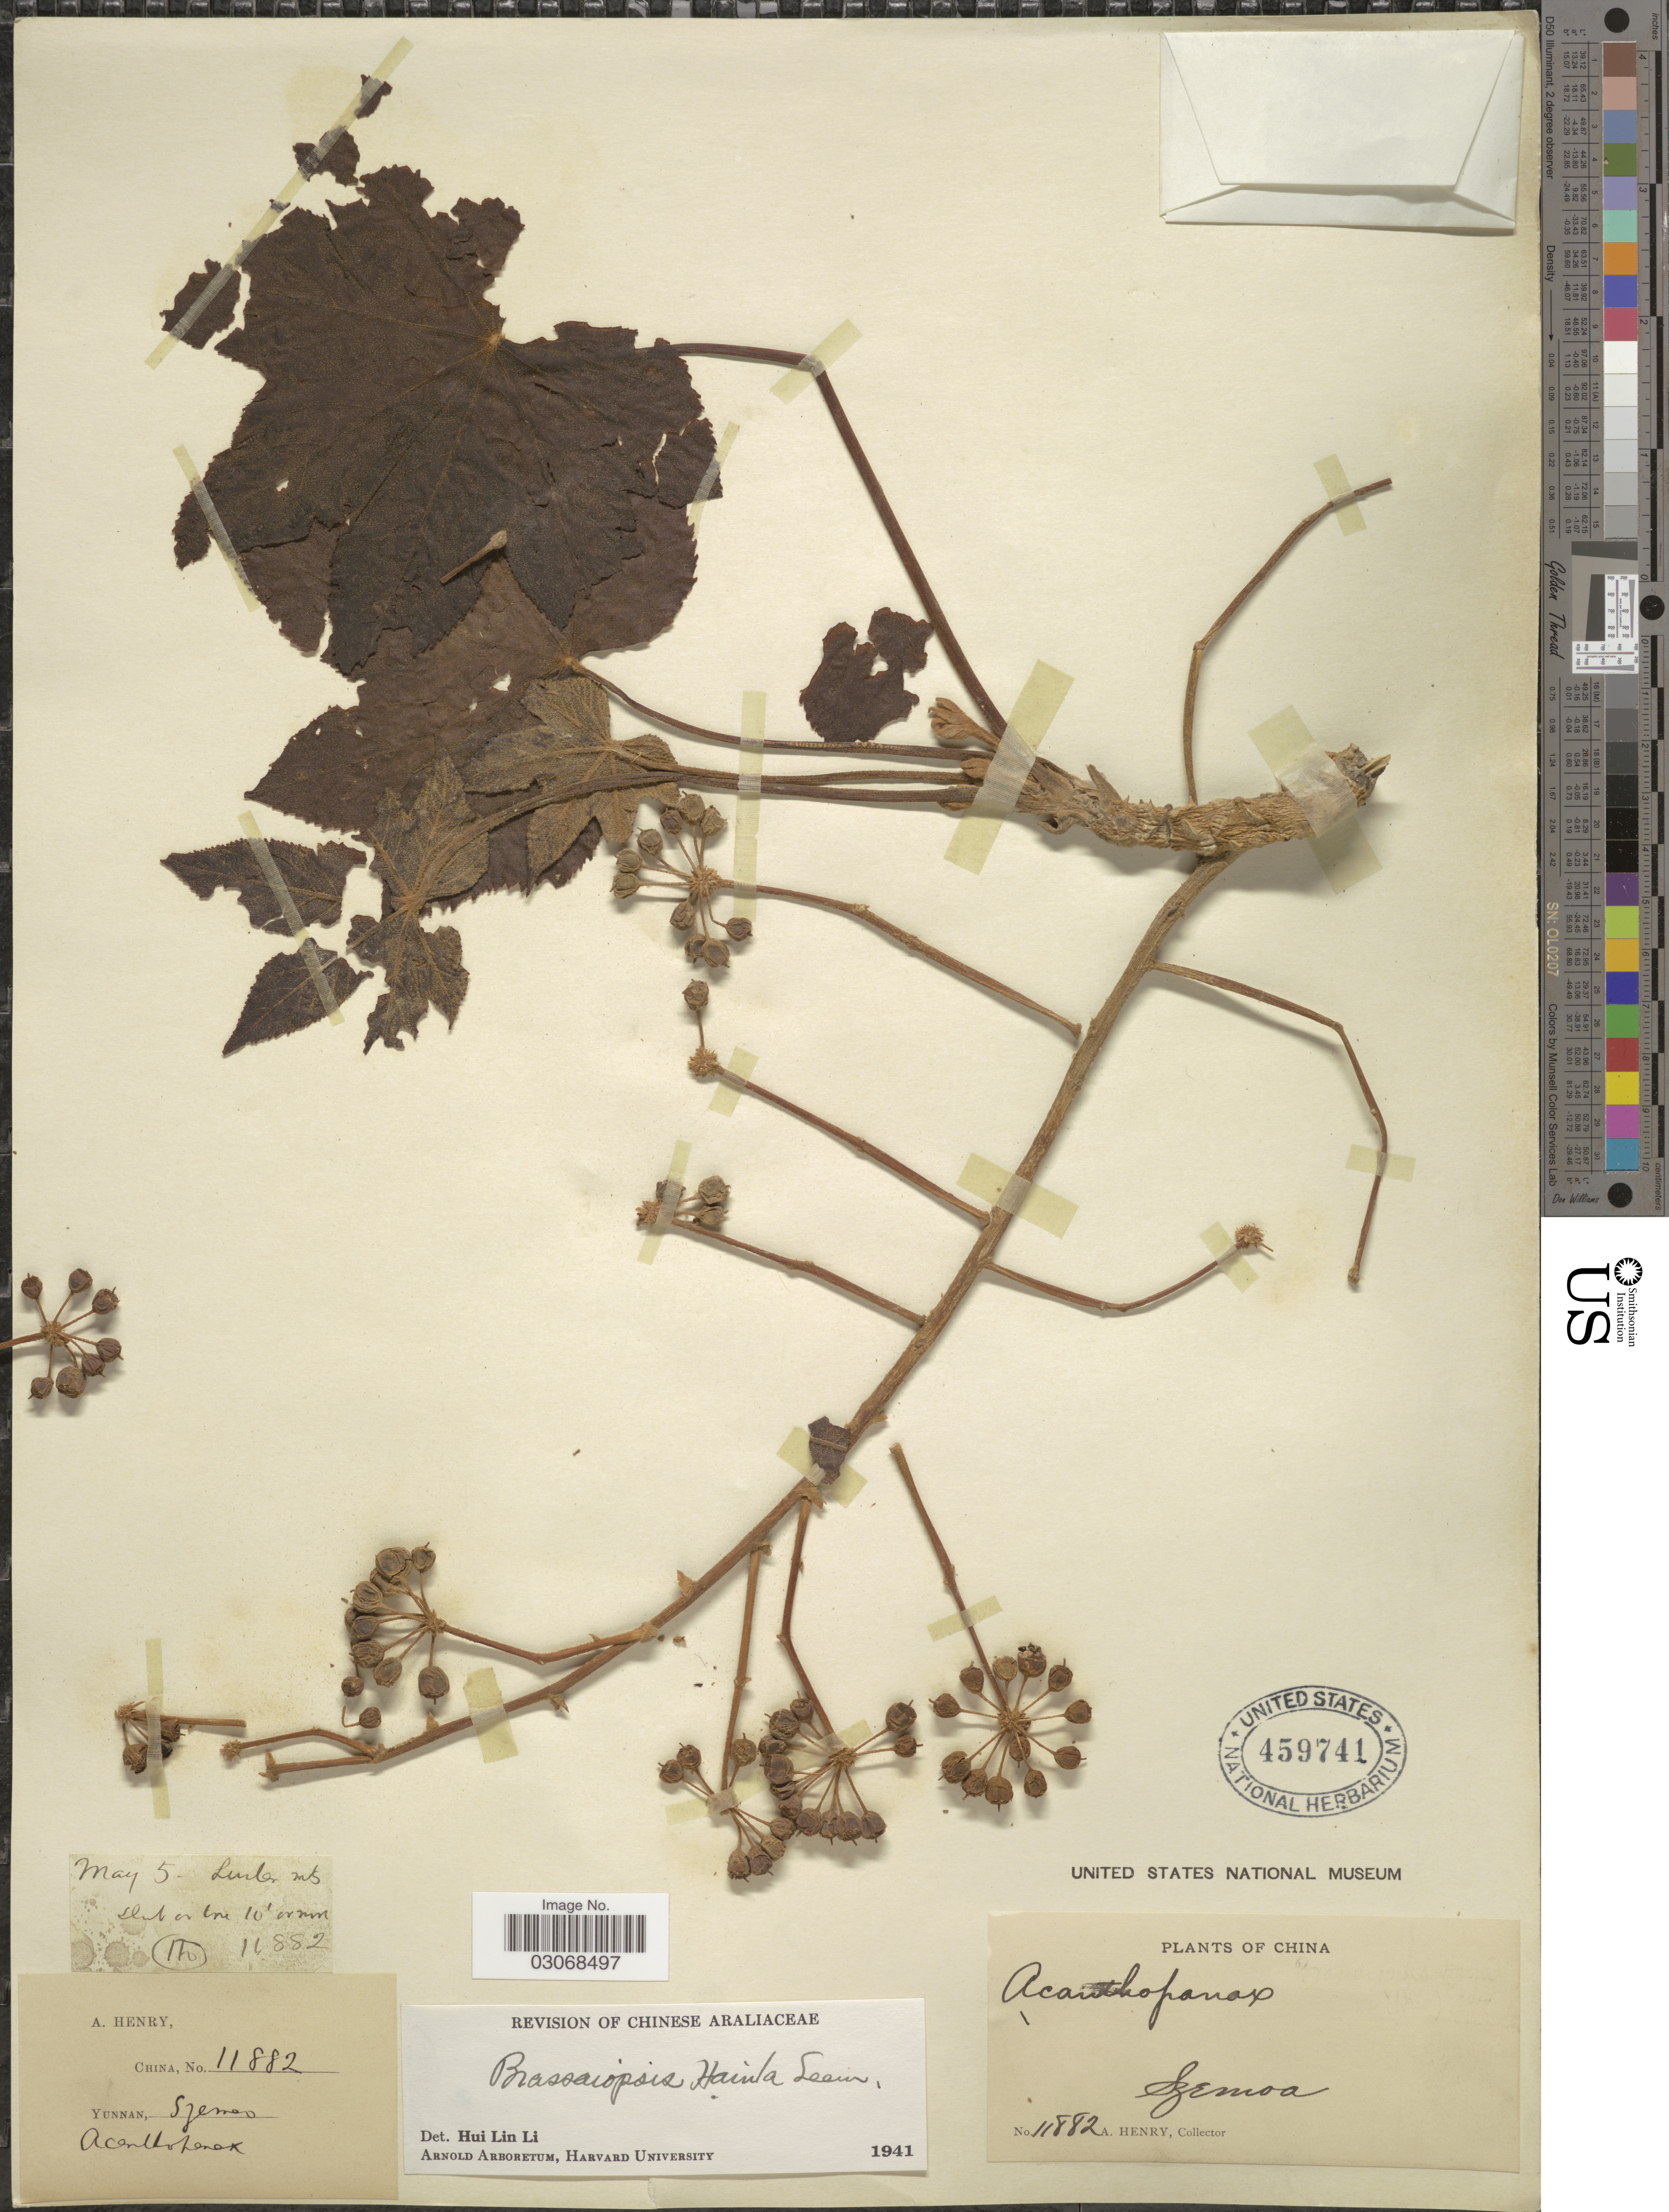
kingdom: Plantae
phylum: Tracheophyta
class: Magnoliopsida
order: Apiales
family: Araliaceae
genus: Brassaiopsis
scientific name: Brassaiopsis hainla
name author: (Buch.-Ham.) Seem.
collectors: A. Henry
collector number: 11882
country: China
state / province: Yunnan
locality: Szemoa. Lurlen Mts. Ho.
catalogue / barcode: US 459741